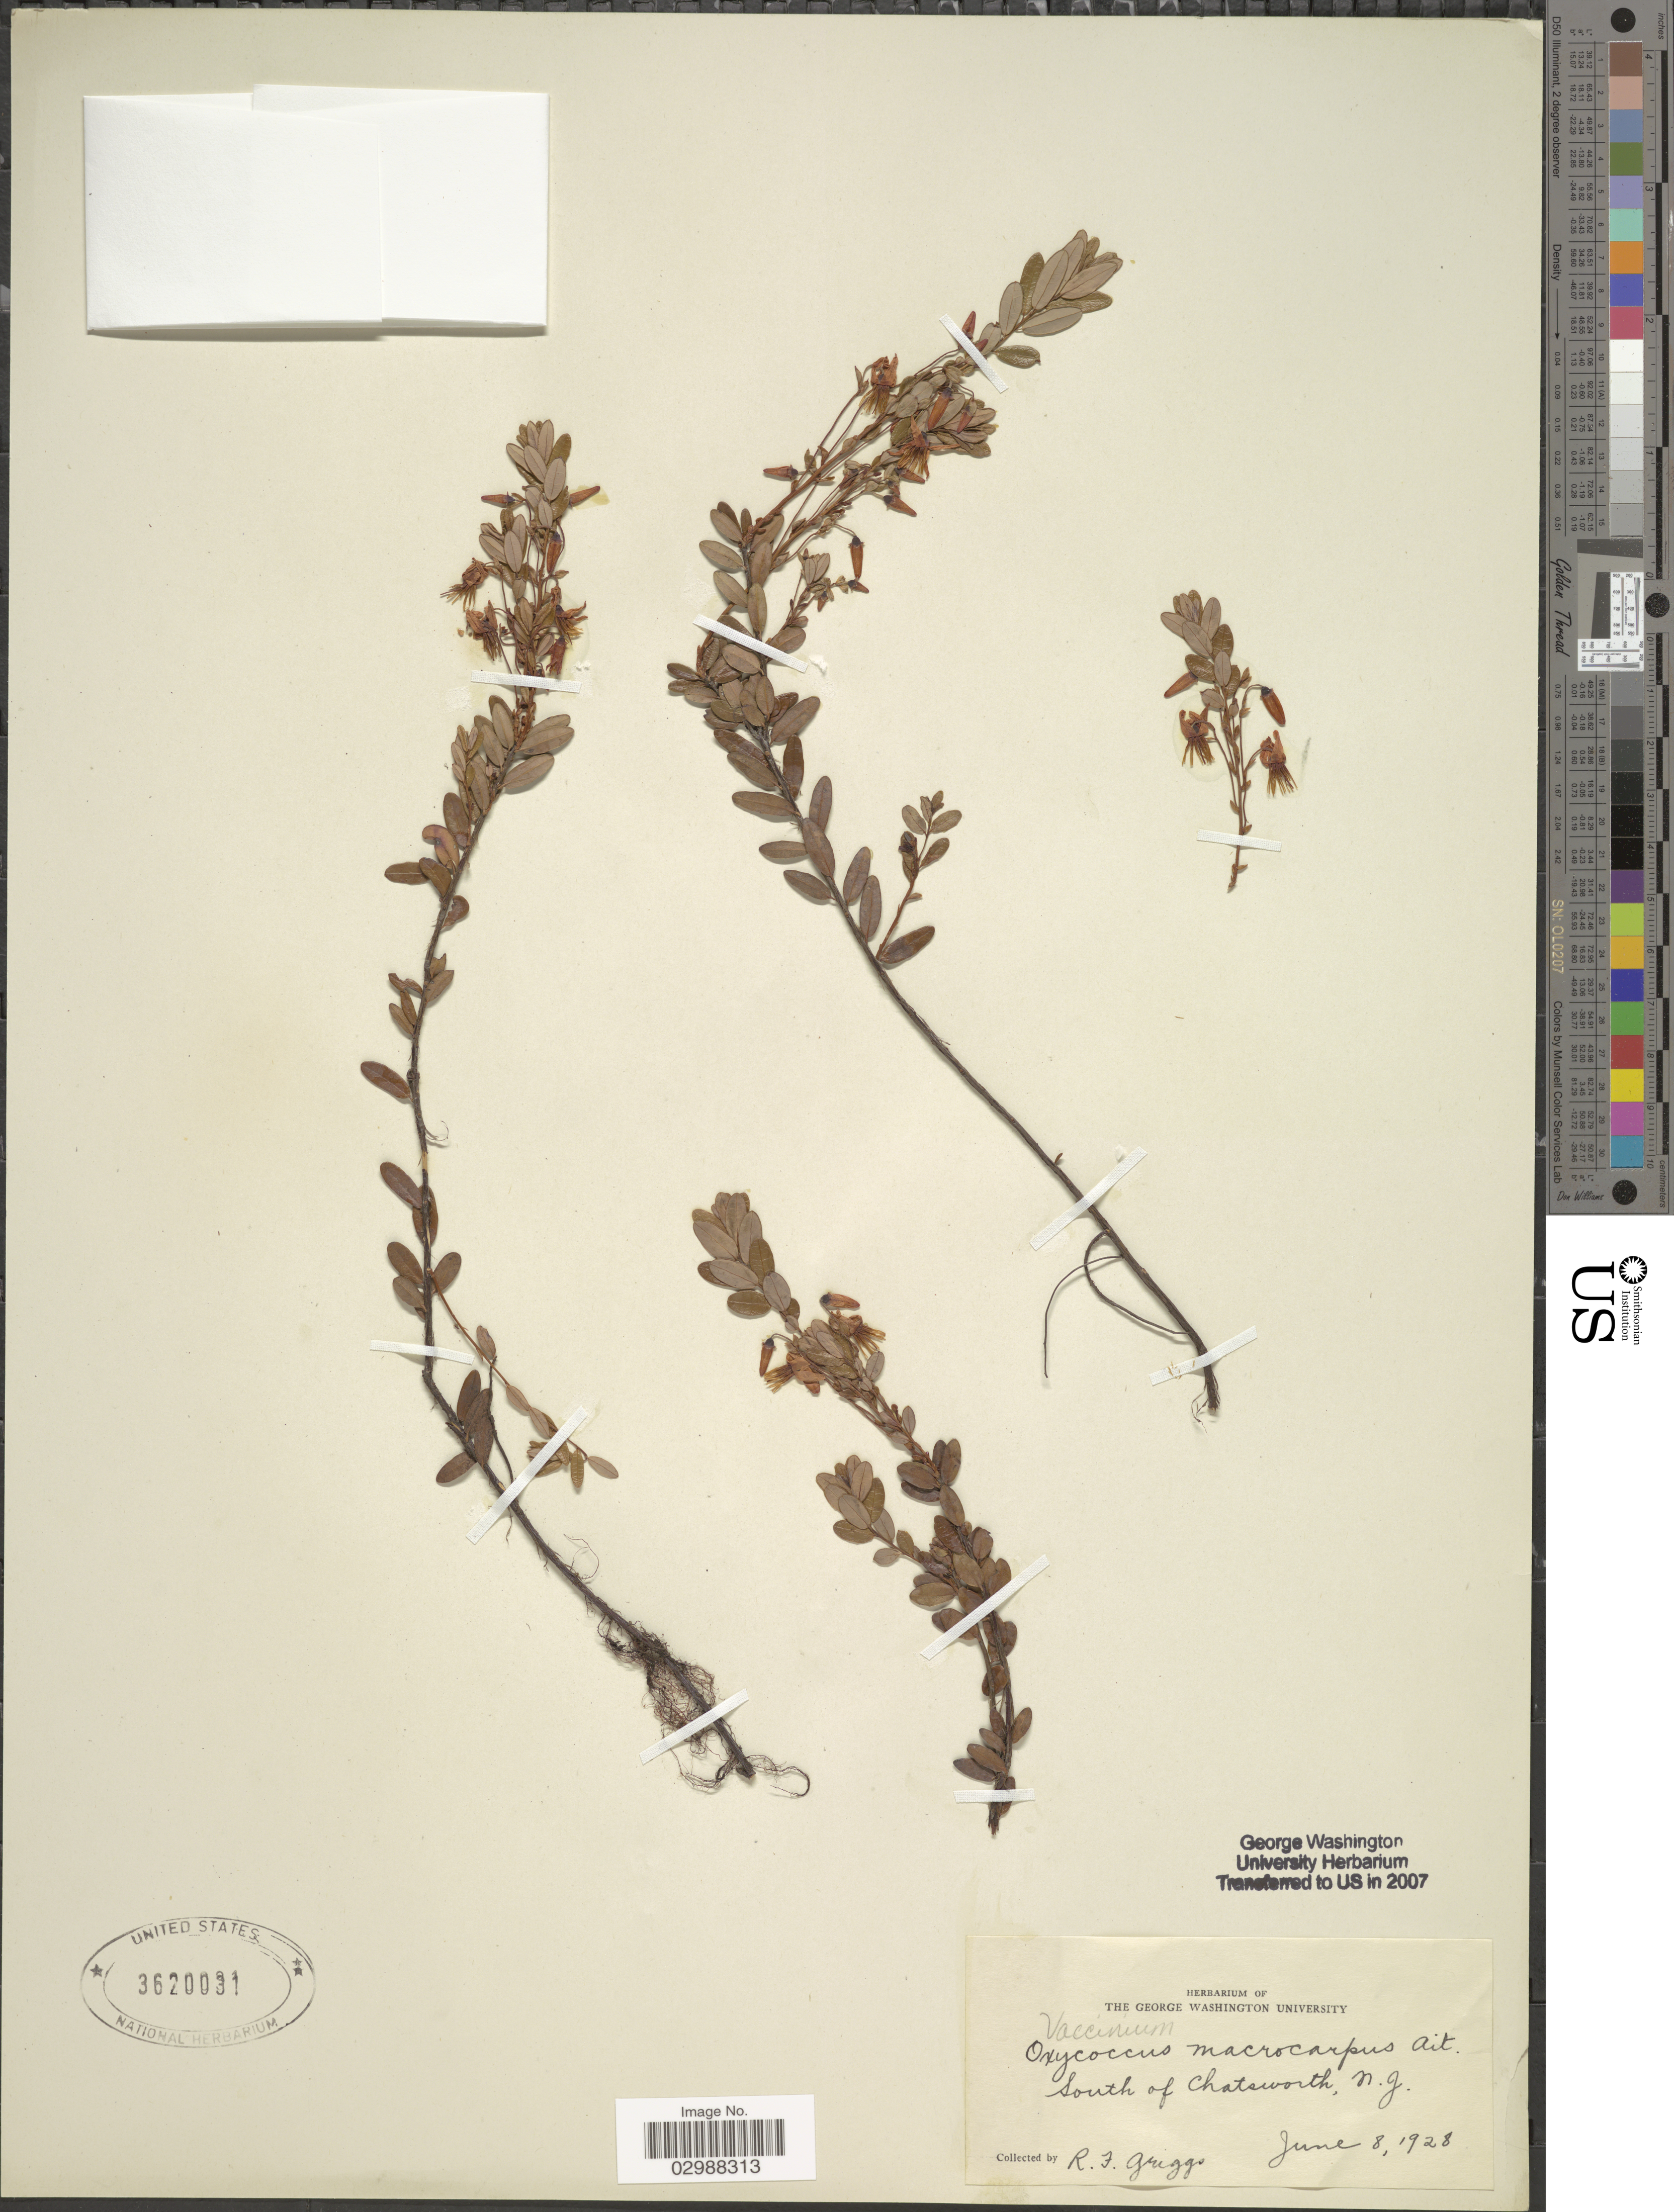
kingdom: Plantae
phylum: Tracheophyta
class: Magnoliopsida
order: Ericales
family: Ericaceae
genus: Vaccinium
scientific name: Vaccinium macrocarpon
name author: Aiton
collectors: R. F. Griggs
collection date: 1928-06-08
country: United States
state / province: New Jersey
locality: South of Chatsworth.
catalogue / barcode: US 3620031